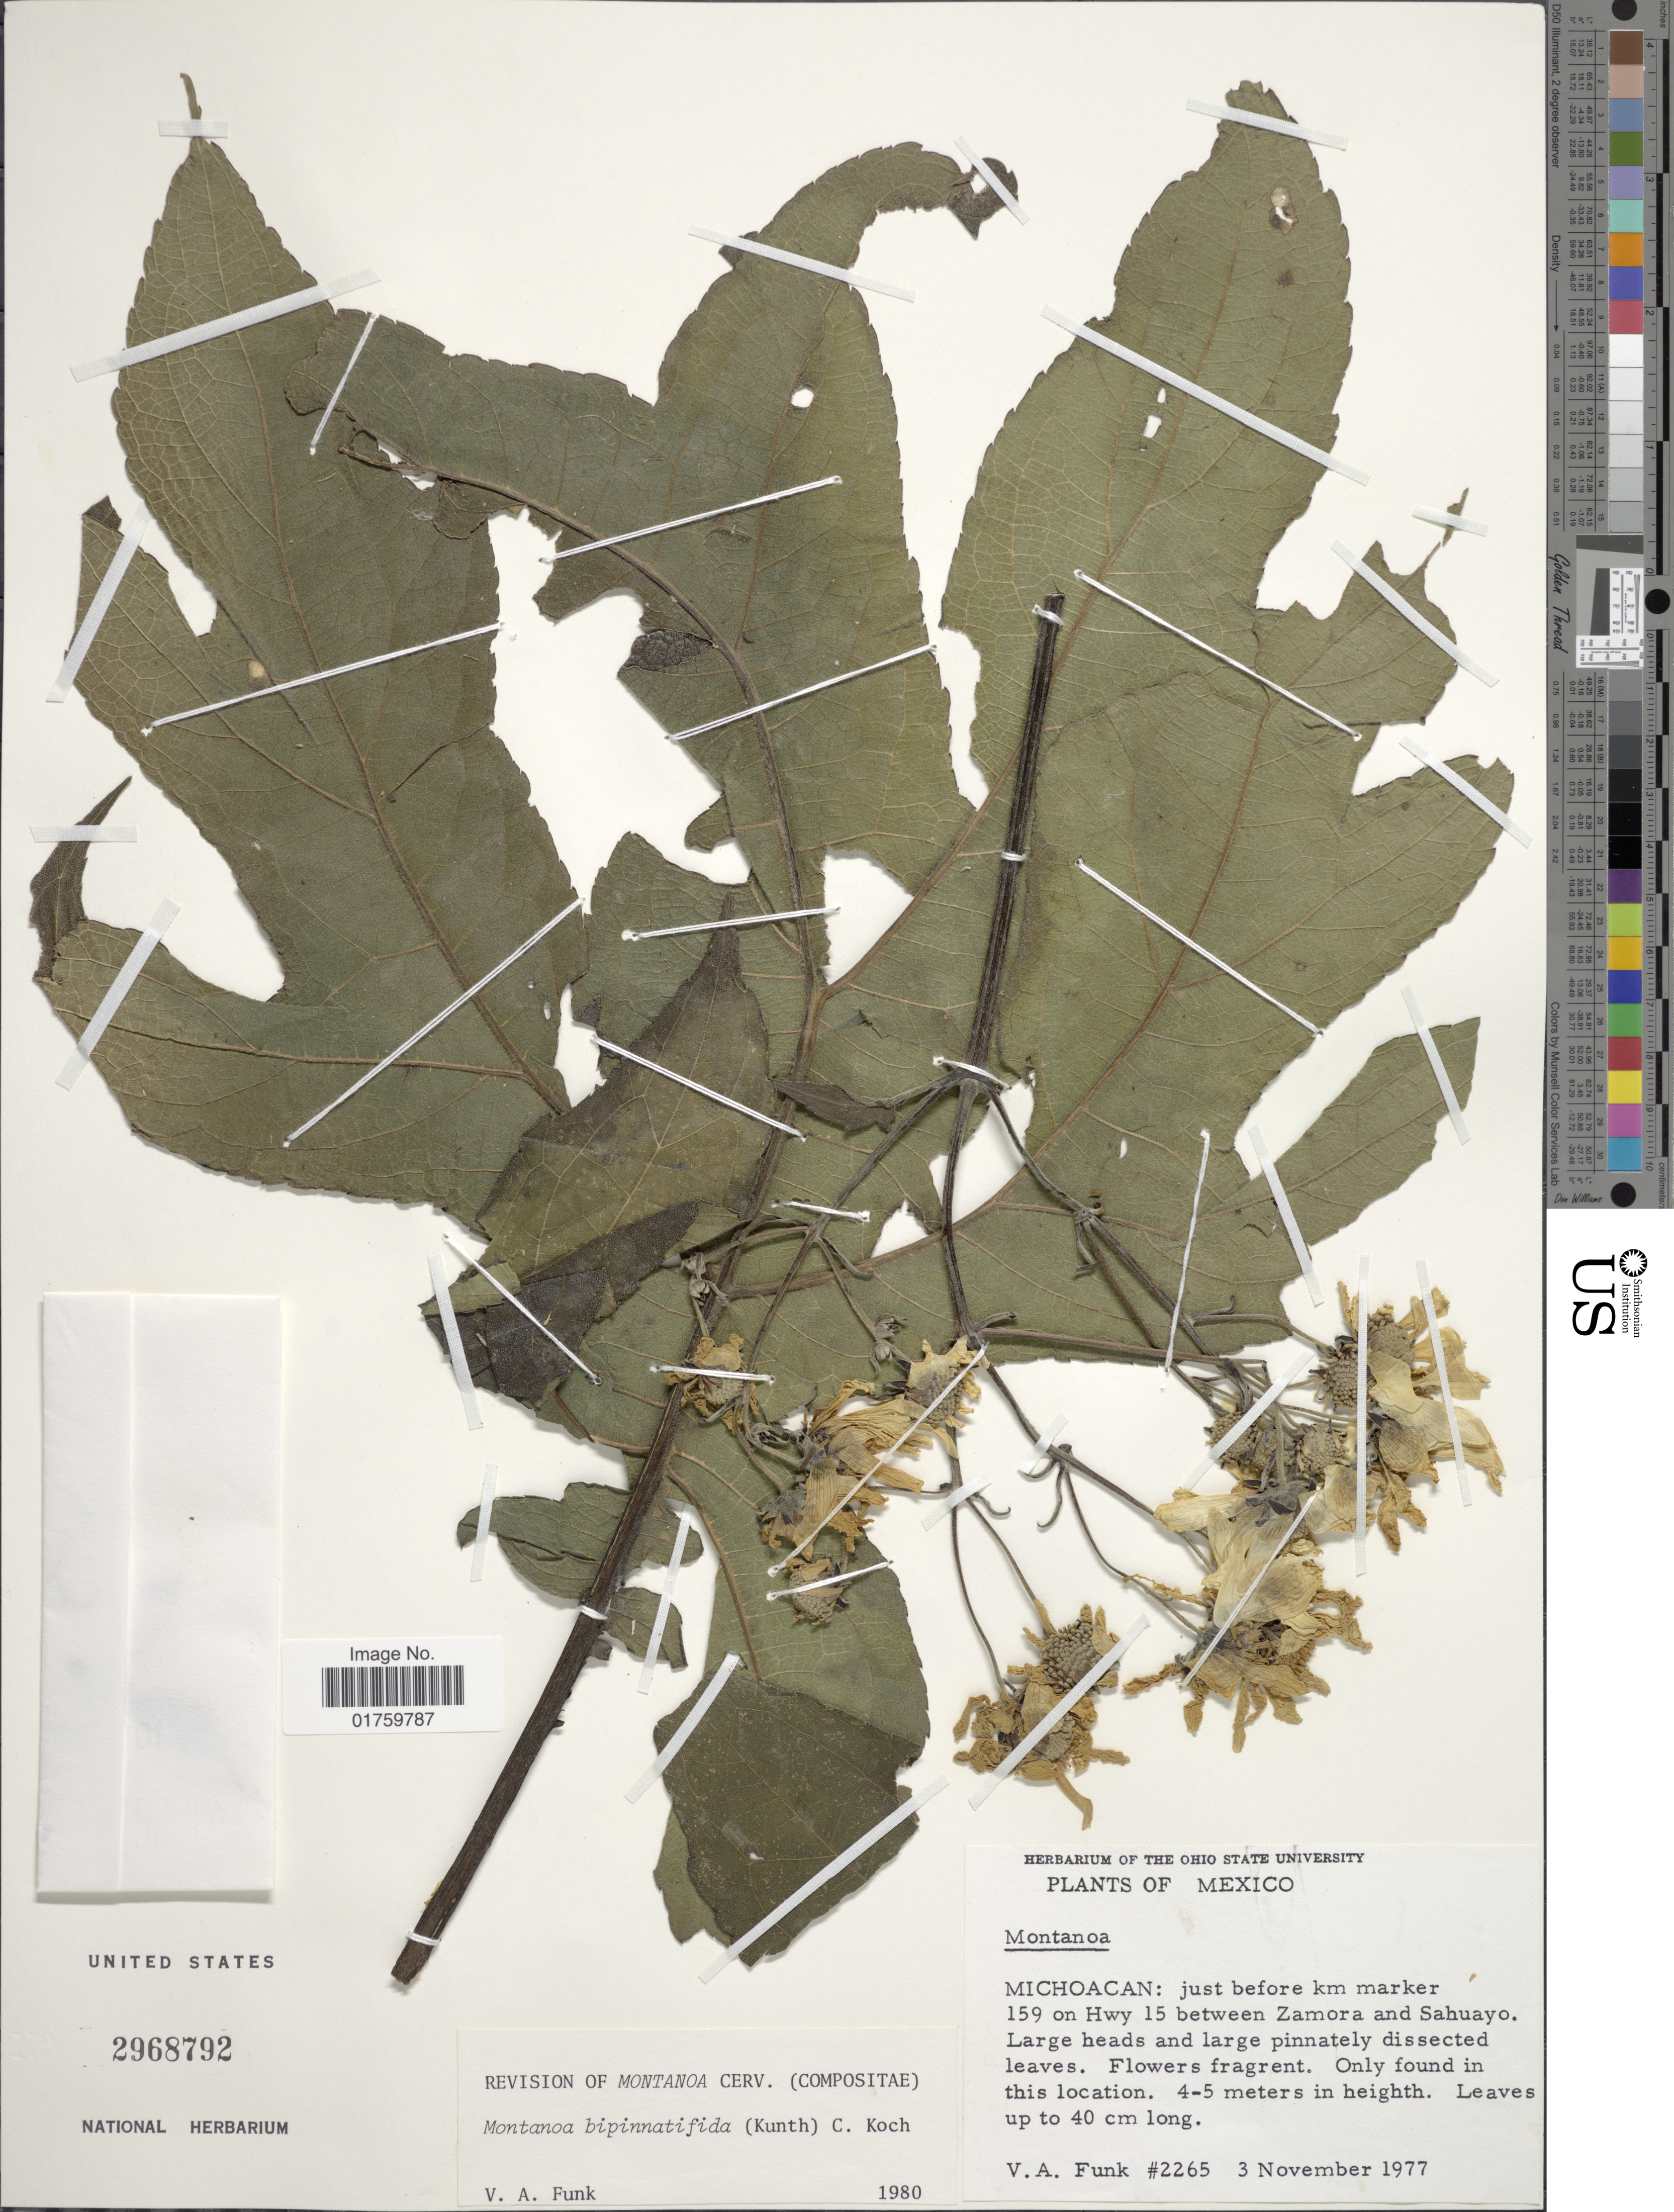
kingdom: Plantae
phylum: Tracheophyta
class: Magnoliopsida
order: Asterales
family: Asteraceae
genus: Montanoa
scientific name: Montanoa bipinnatifida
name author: (Kunth) C. Koch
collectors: V. Funk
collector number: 2265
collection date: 1977-11-03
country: Mexico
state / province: Michoacán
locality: Just before km marker 159 on Hwy 15 between Zamora and Sahuayo.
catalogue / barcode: US 2968792